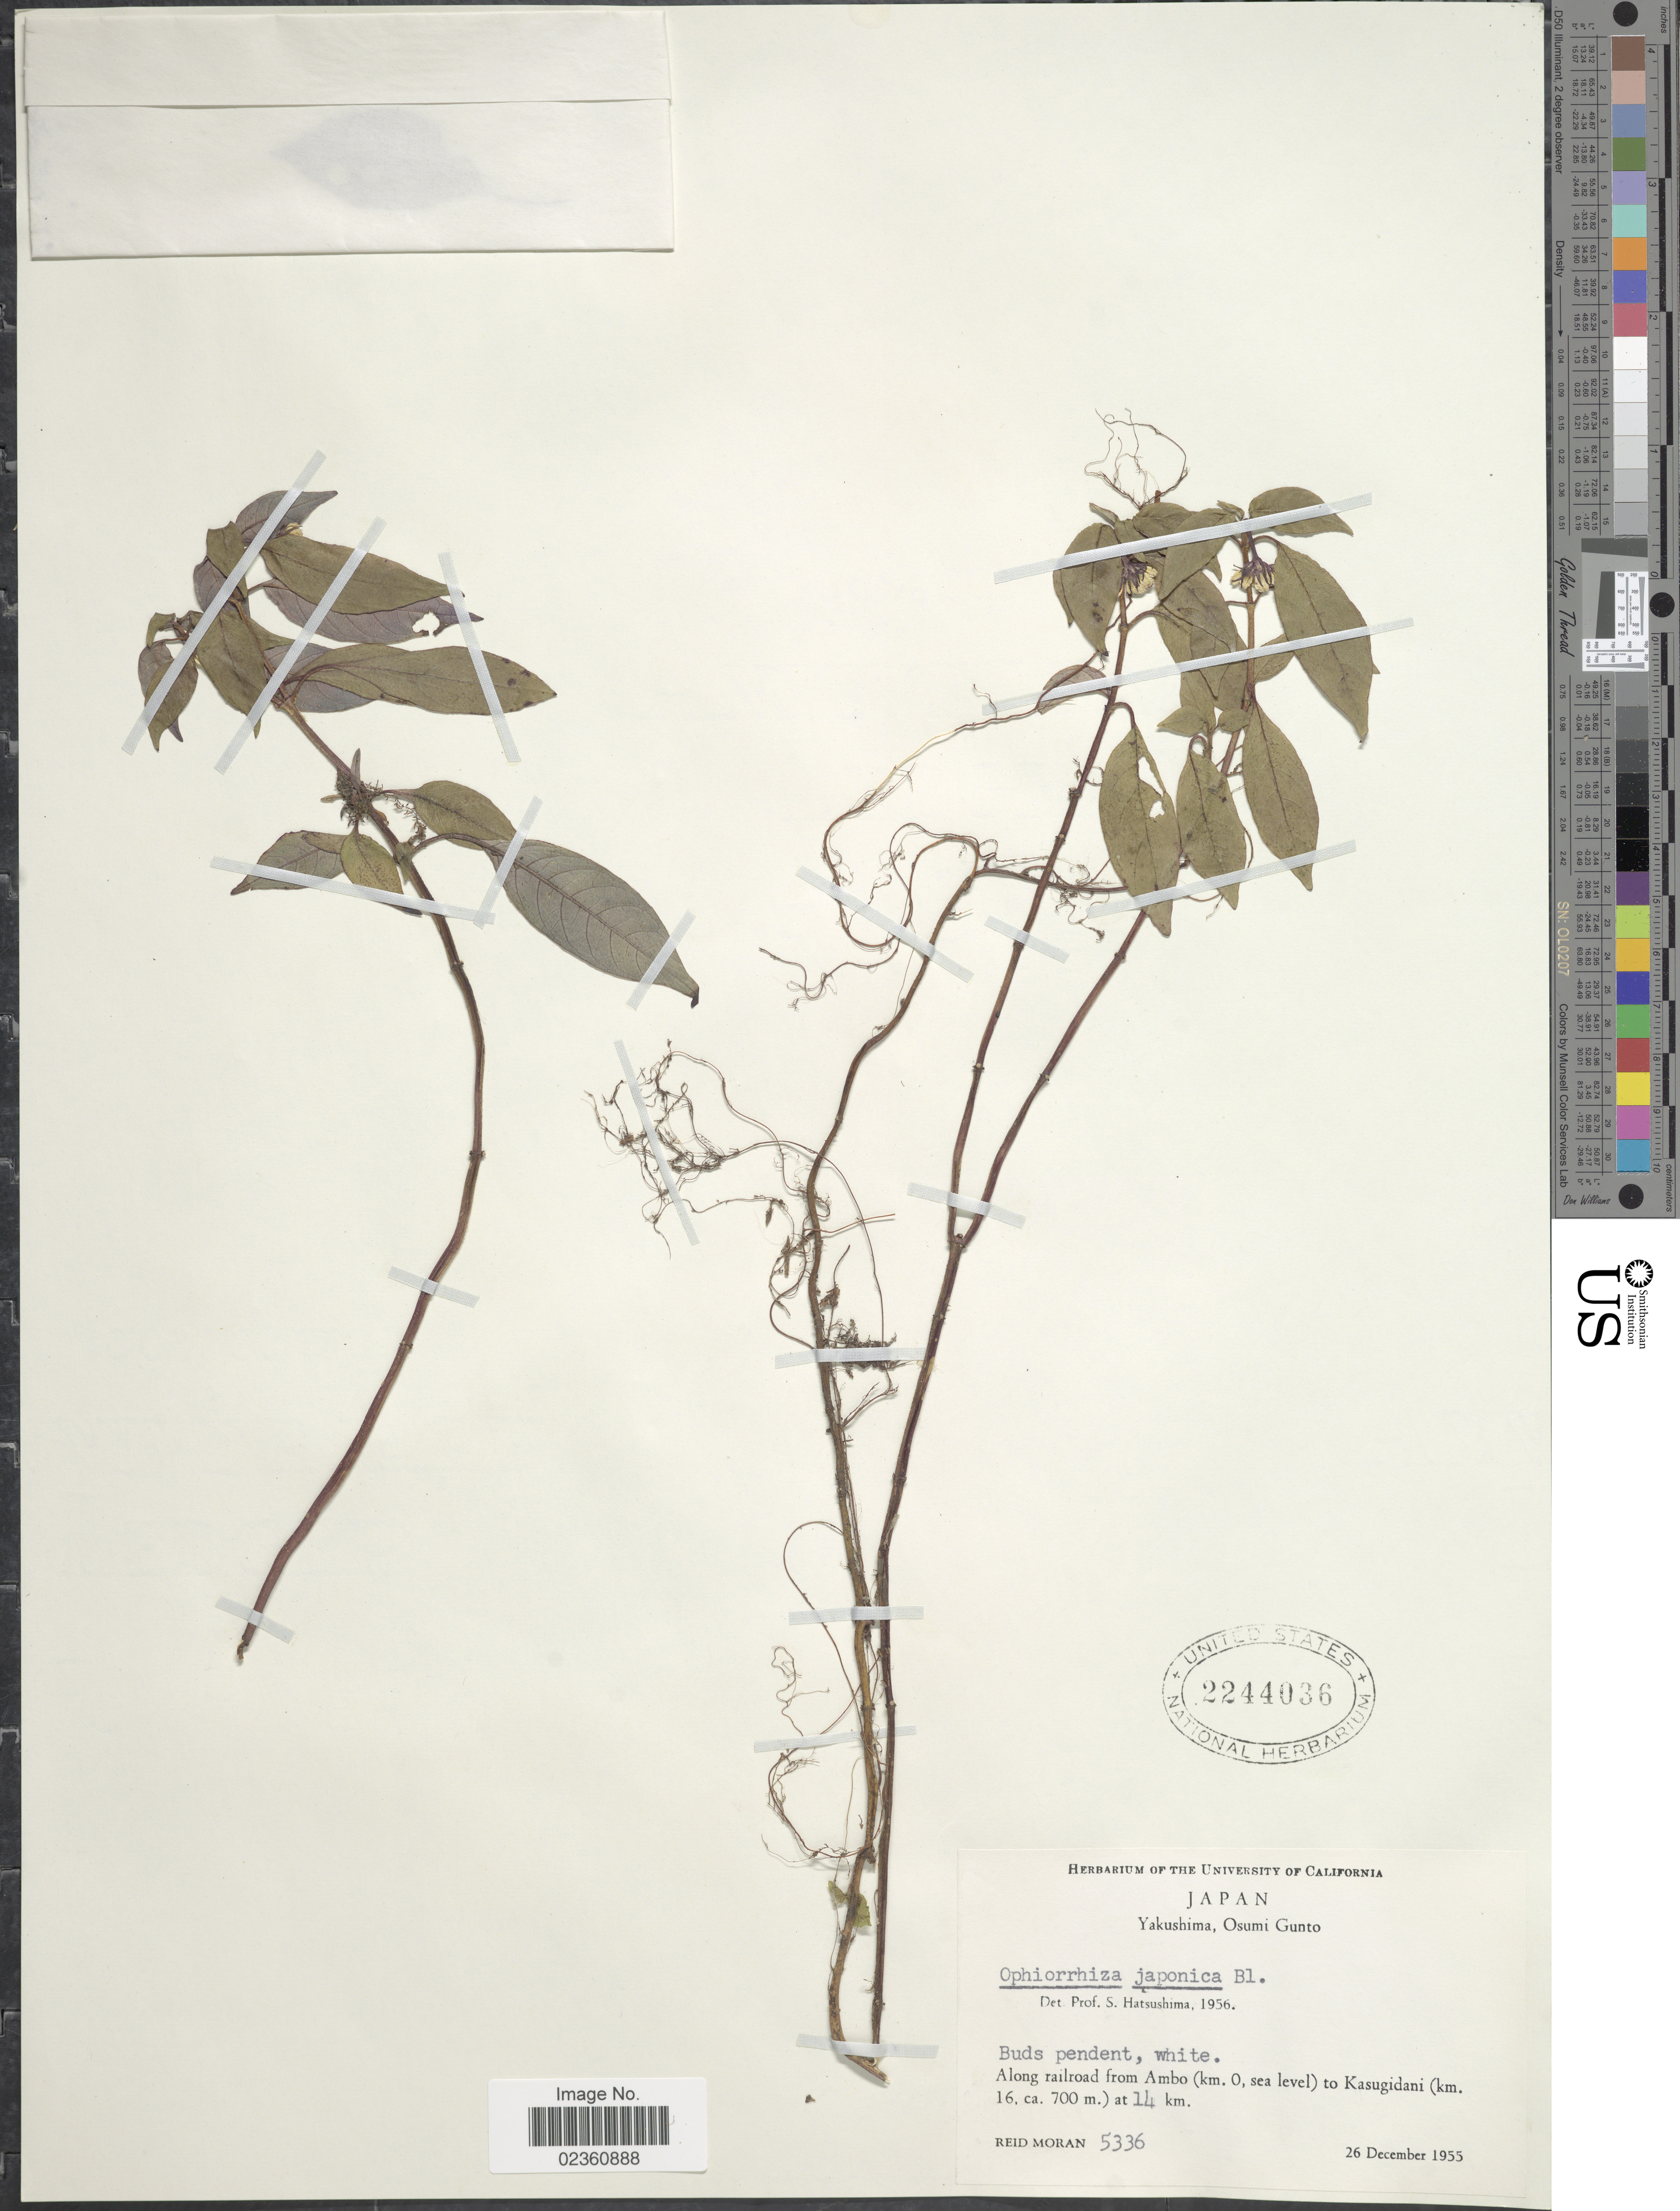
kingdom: Plantae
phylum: Tracheophyta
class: Magnoliopsida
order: Gentianales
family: Rubiaceae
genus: Ophiorrhiza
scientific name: Ophiorrhiza japonica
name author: Blume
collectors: R. V. Moran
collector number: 5336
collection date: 1955-12-26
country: Japan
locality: Yakushima, Osumi Gunto, Along railroad from Ambo (km. 0, sea level) to Kasugidani (km. 16, ca. 700 m) at 14 km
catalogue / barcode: US 2244036